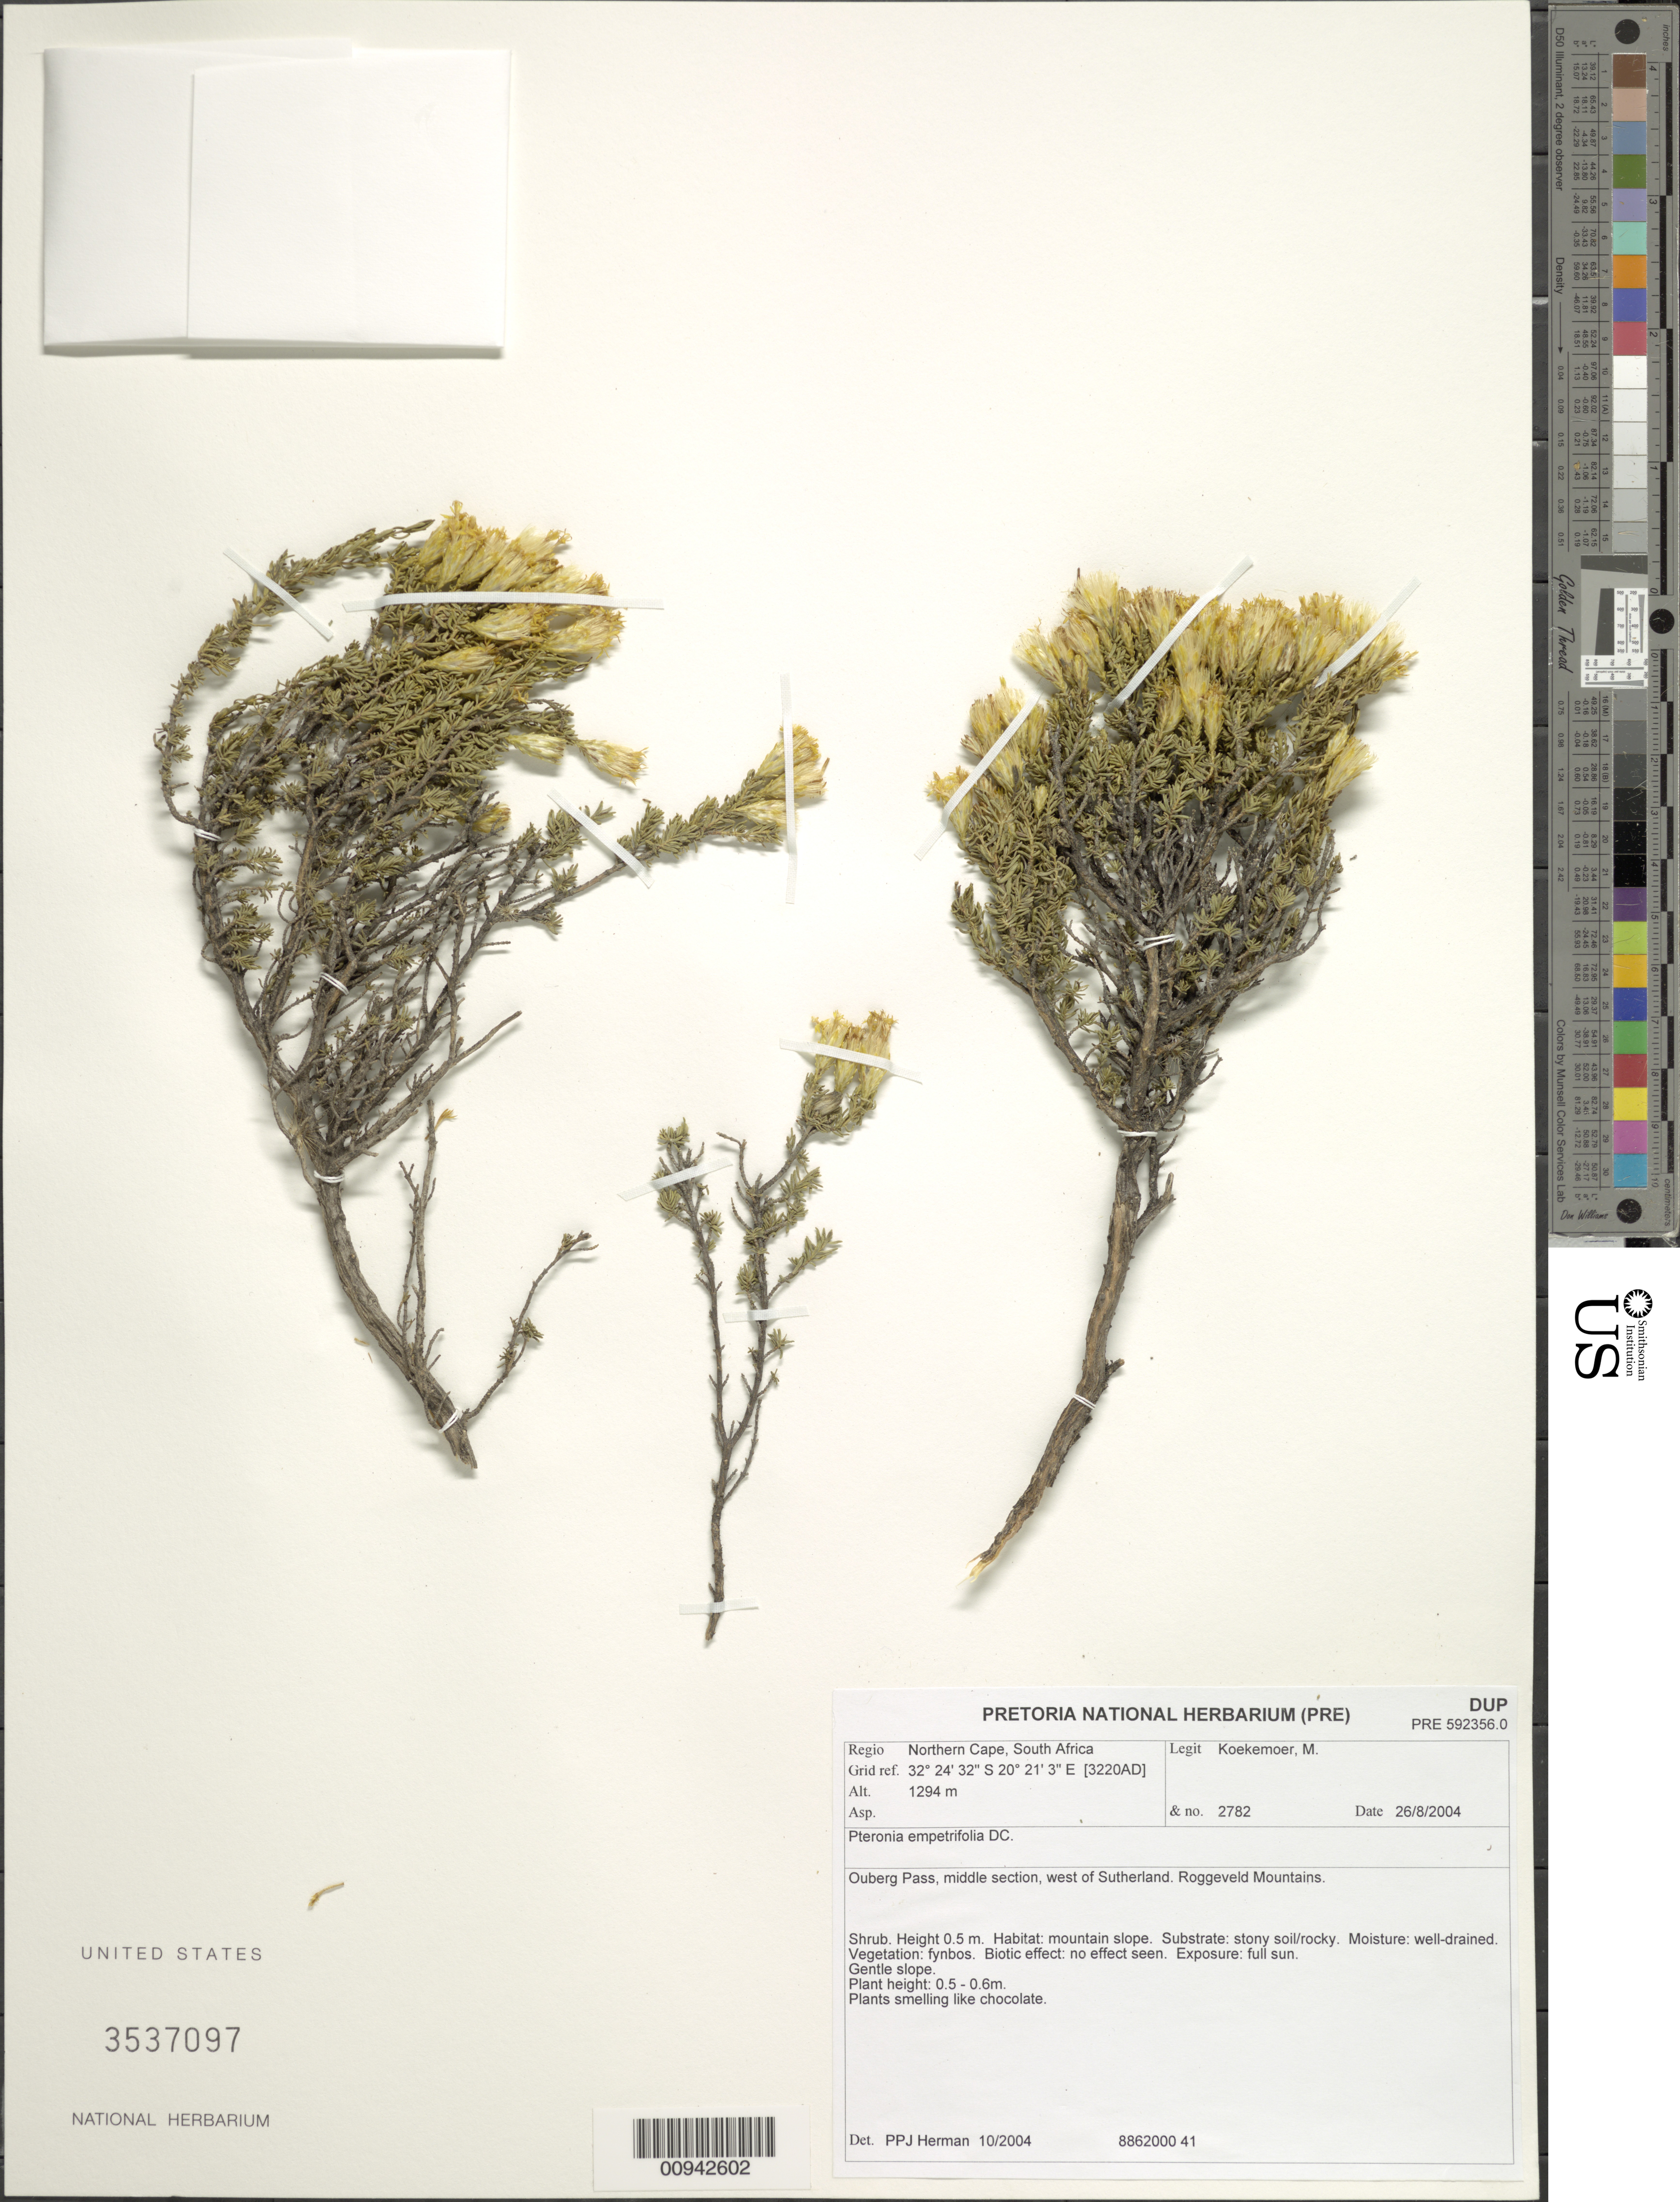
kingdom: Plantae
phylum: Tracheophyta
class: Magnoliopsida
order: Asterales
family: Asteraceae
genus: Pteronia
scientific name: Pteronia empetrifolia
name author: DC.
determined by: Herman, P. P. J.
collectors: M. Koekemoer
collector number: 2782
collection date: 2004-08-26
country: South Africa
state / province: Northern Cape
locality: Ouberg Pass, middle section, west of Sutherland. Roggeveld Mountains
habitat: Mountain slope. Stony soil/rocky. Well-drained. Fynbos. Full sun. Gentle slope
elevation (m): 1294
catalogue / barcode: US 3537097